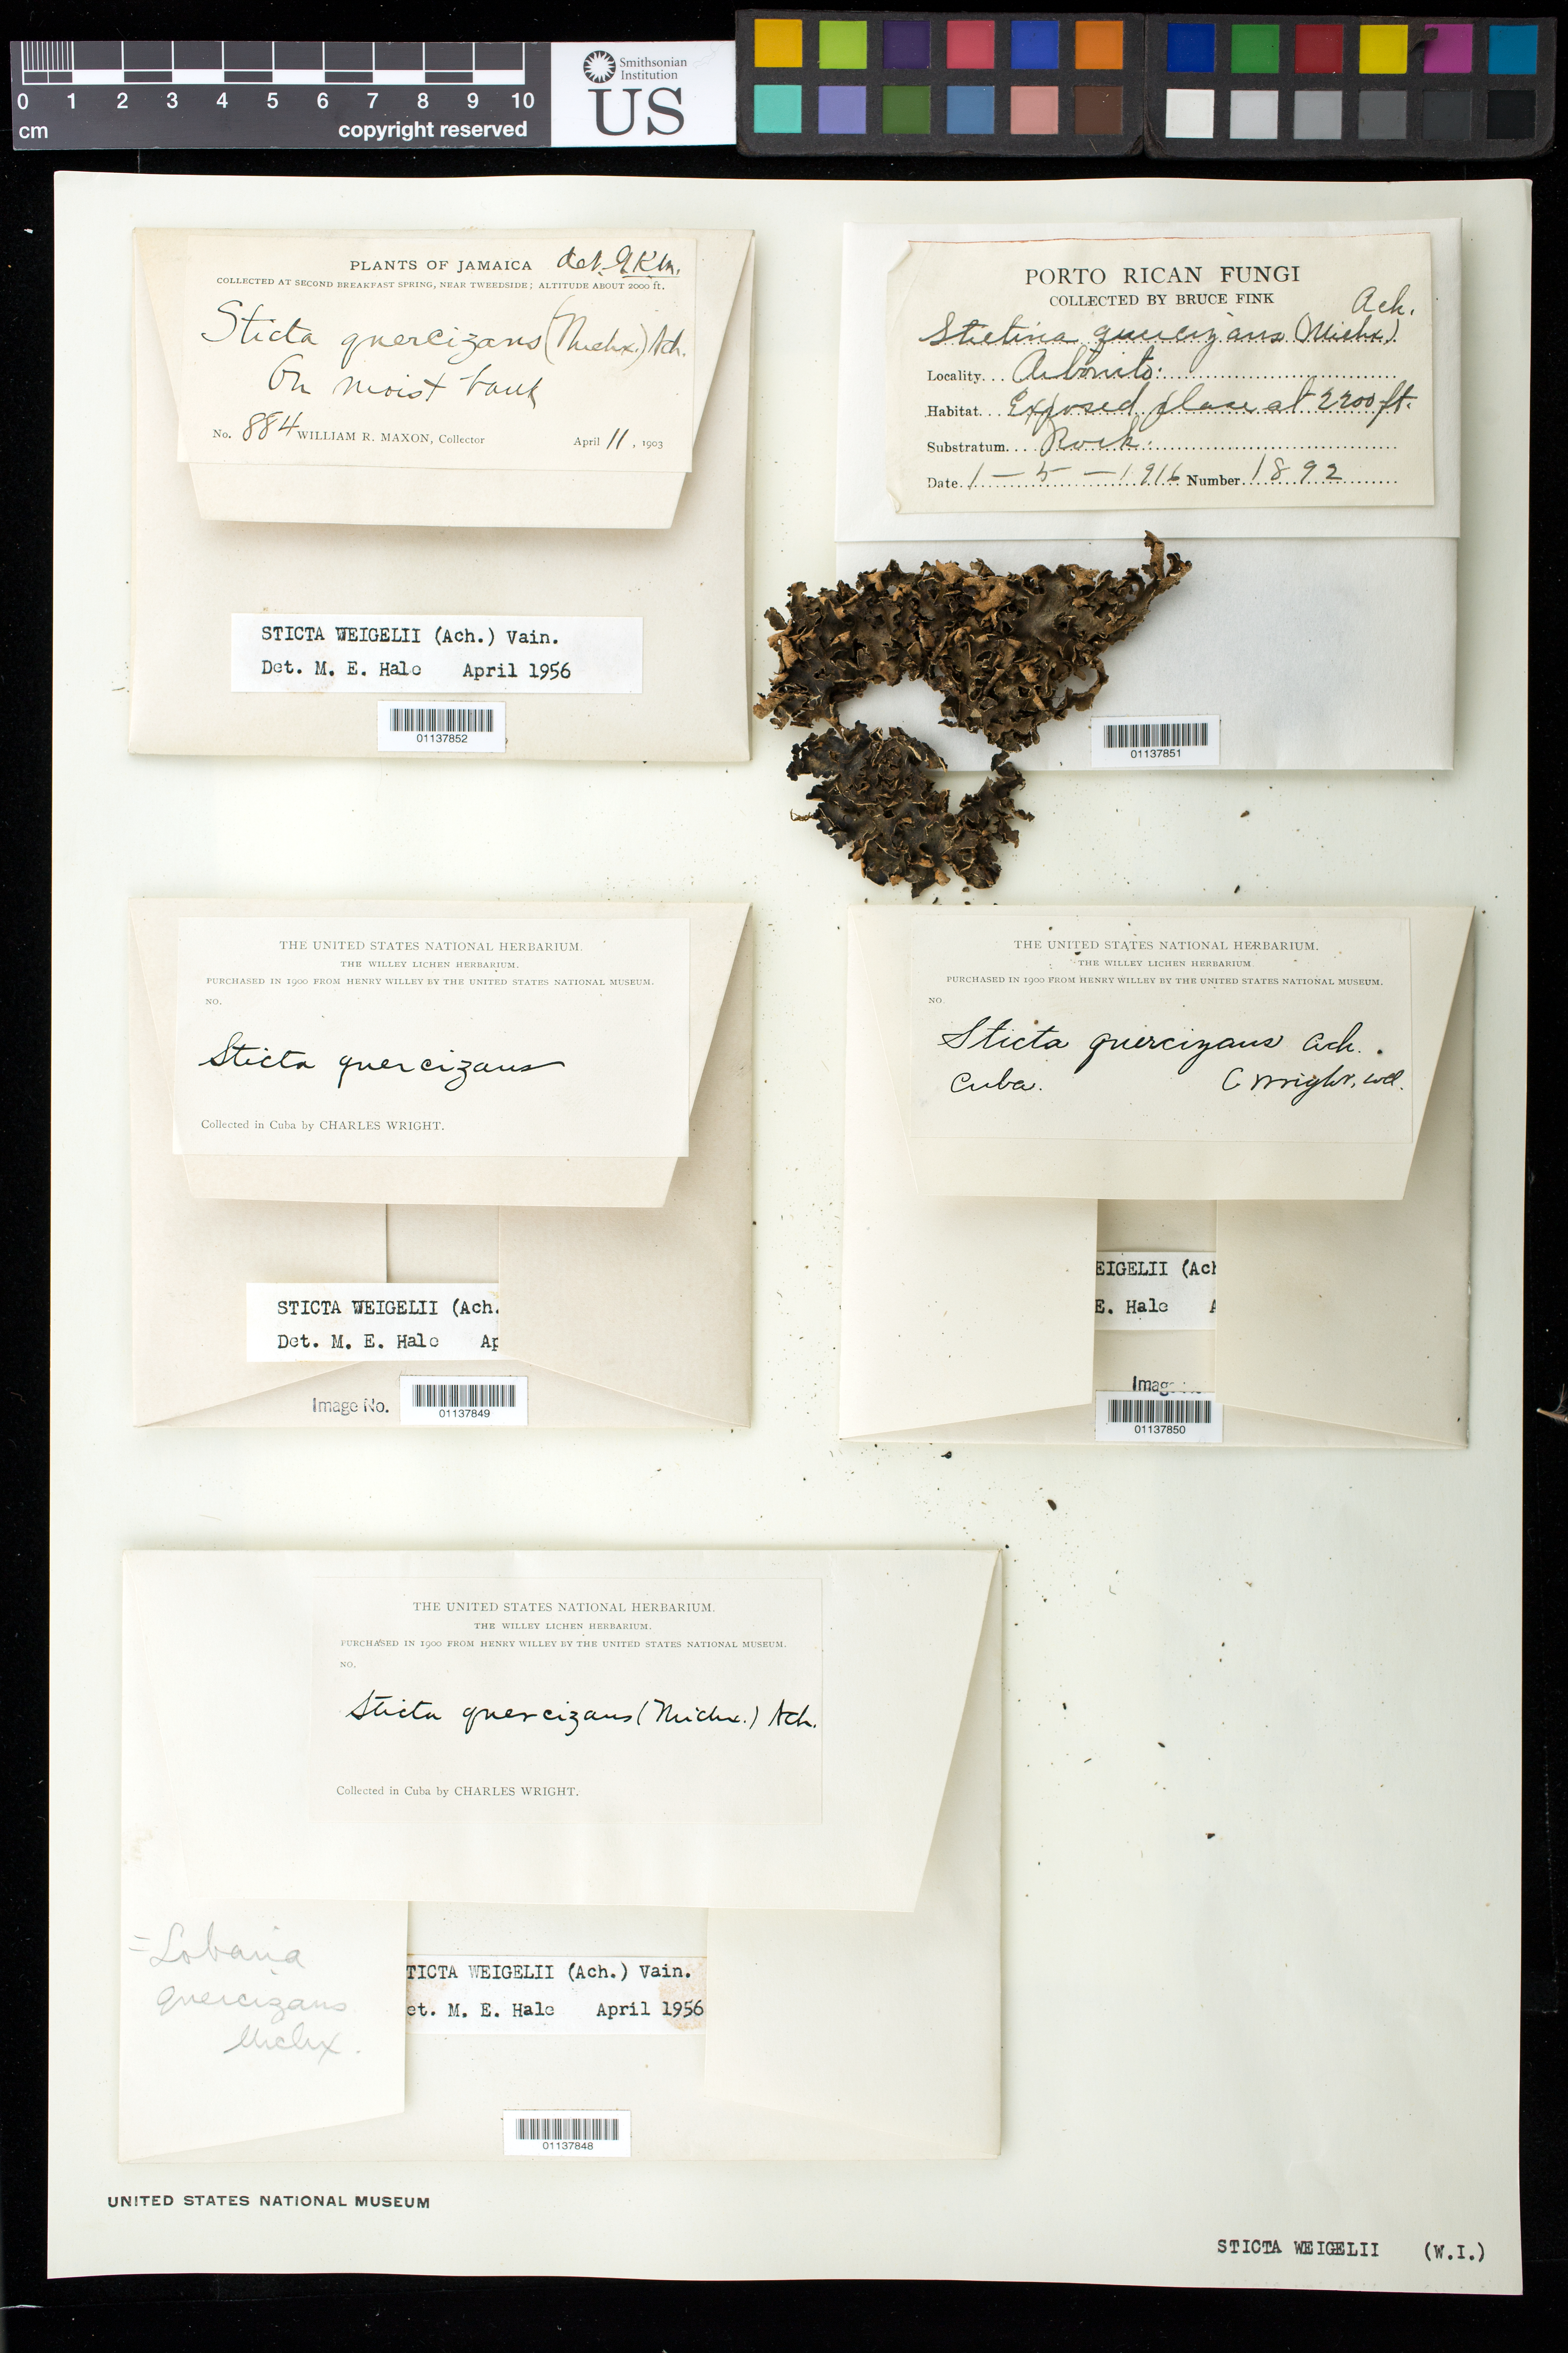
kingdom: Fungi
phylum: Ascomycota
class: Lecanoromycetes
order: Peltigerales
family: Lobariaceae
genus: Sticta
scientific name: Sticta weigelii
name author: (Ach.) Vain.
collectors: B. Fink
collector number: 1892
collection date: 1916-05-01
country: Puerto Rico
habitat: on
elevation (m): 671